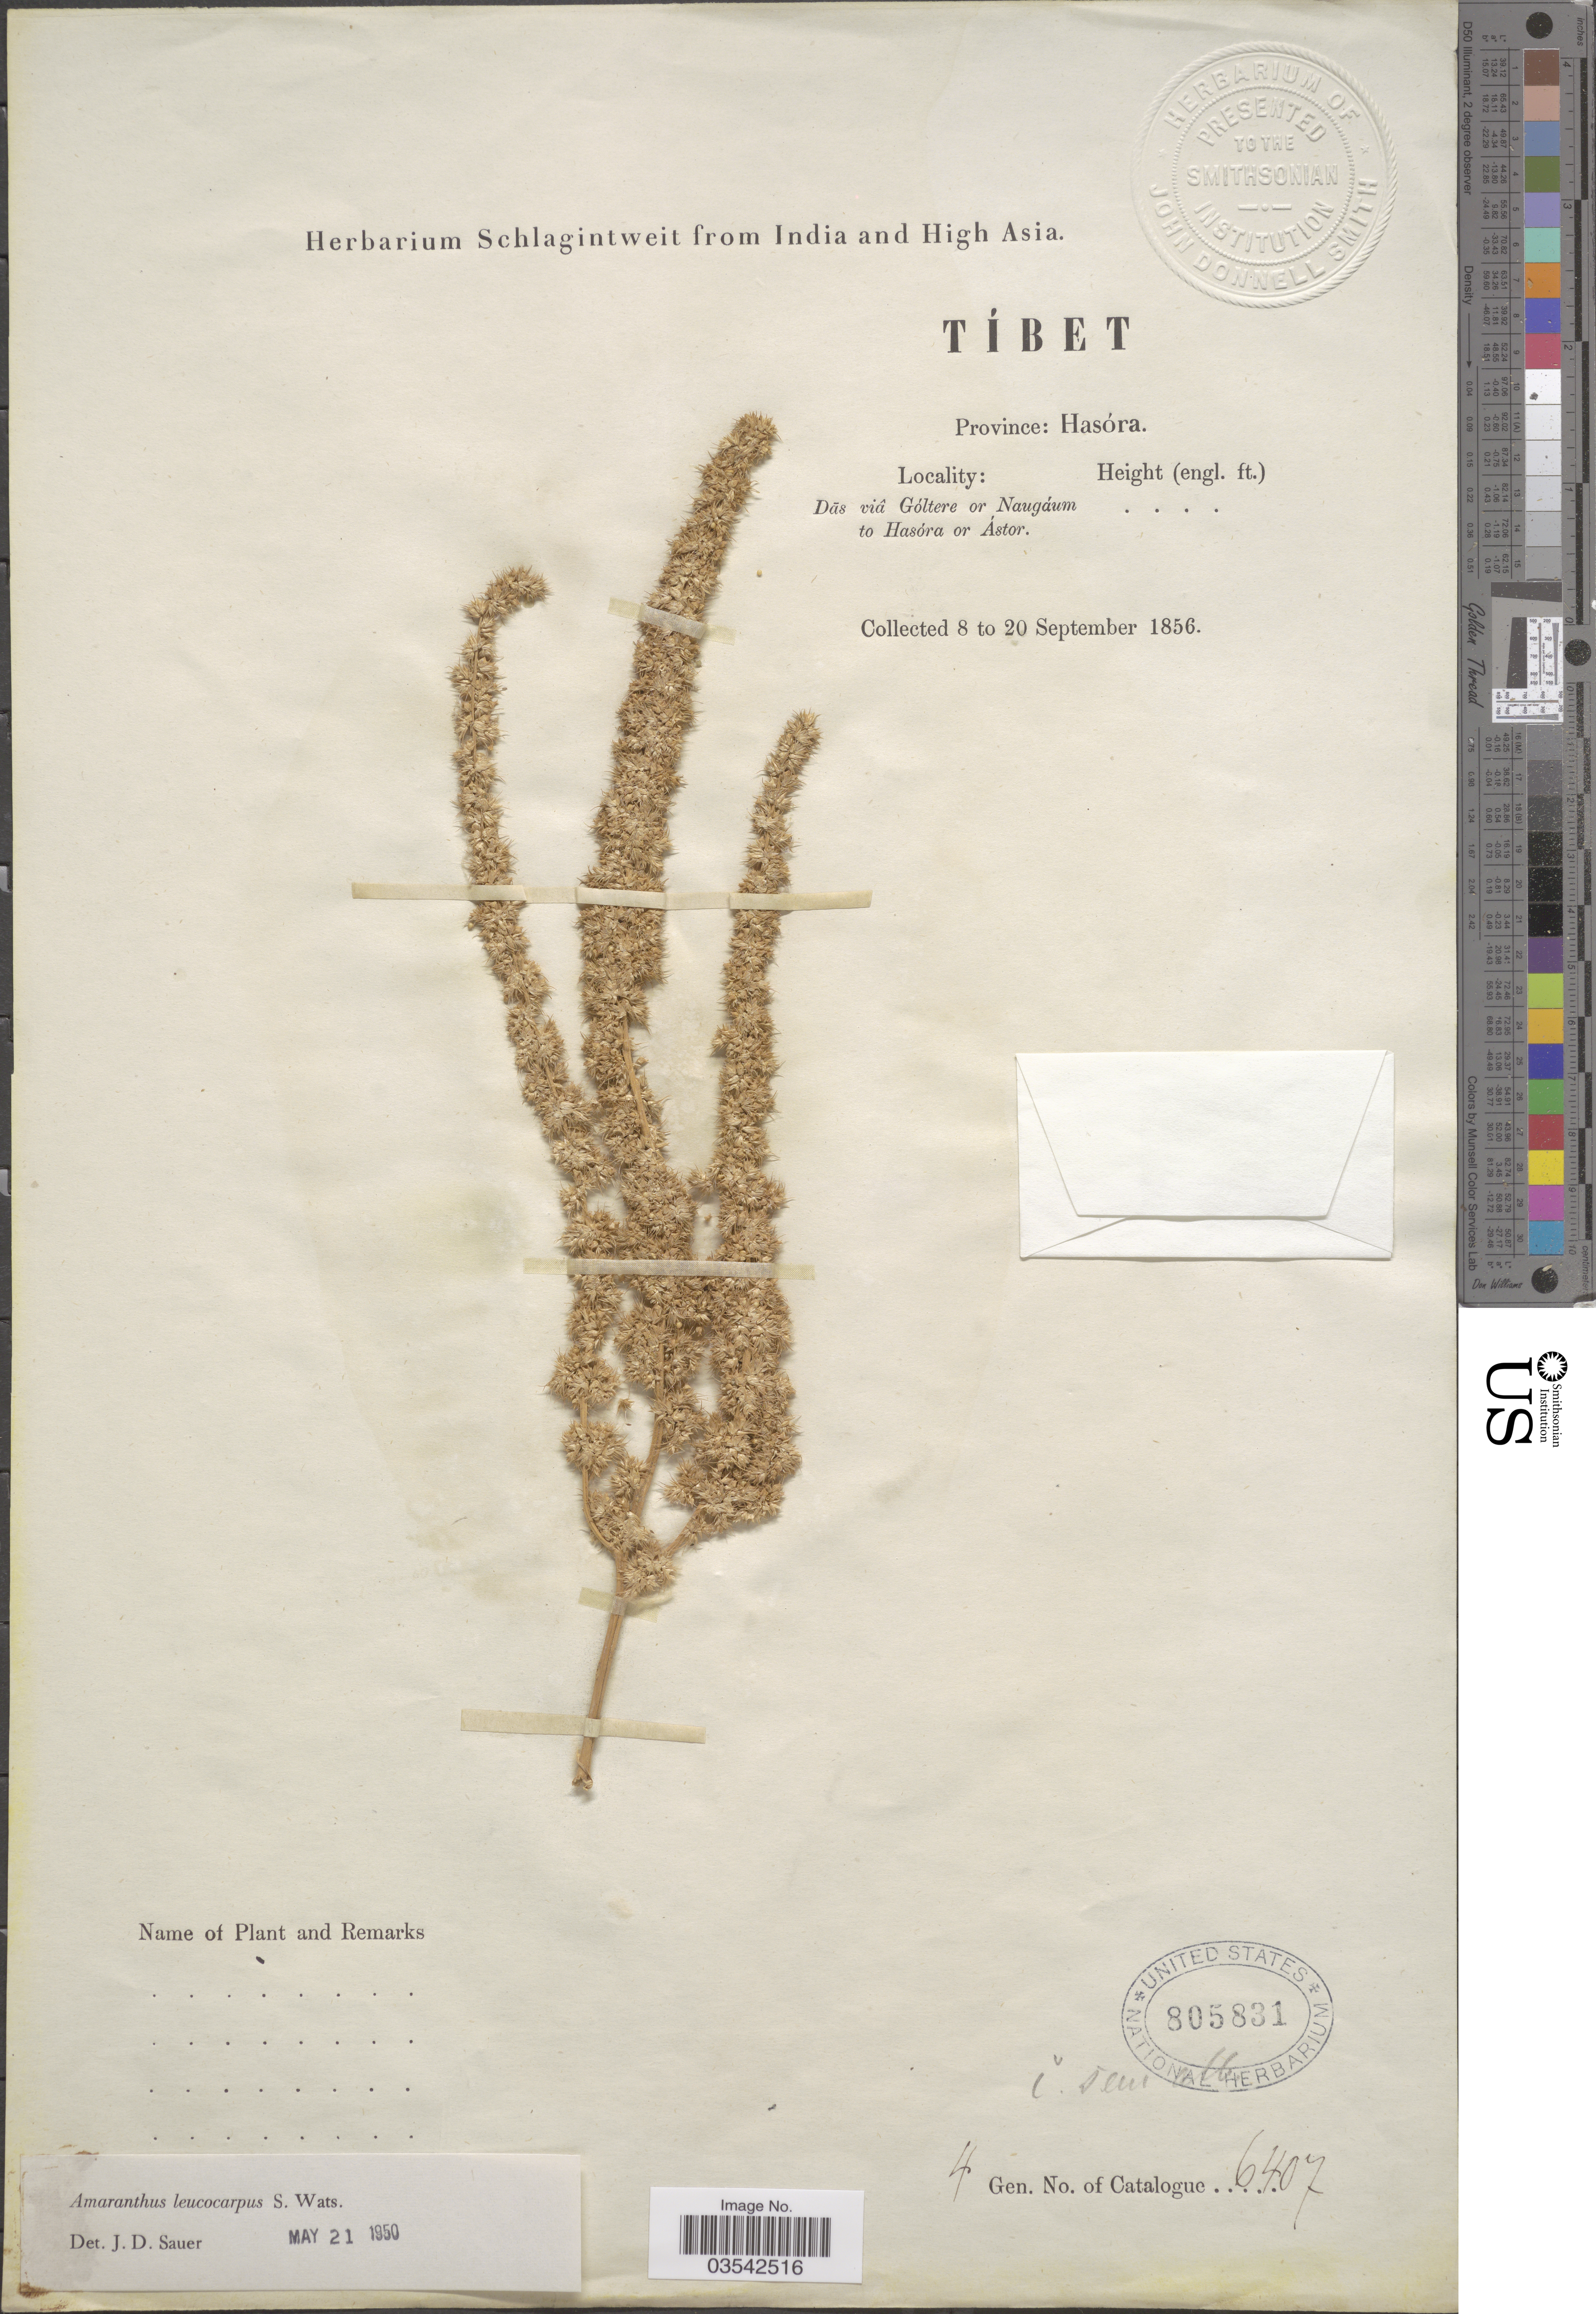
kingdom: Plantae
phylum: Tracheophyta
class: Magnoliopsida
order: Caryophyllales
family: Amaranthaceae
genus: Amaranthus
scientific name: Amaranthus leucocarpus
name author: S. Watson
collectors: ex herb. Schlagintweit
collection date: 1856-09-08/1856-09-20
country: China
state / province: Xizang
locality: Tíbet. Province: Hasóra. Däs viâ Góltere or Naugáum to Hasóra or Ástor.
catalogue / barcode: US 805831